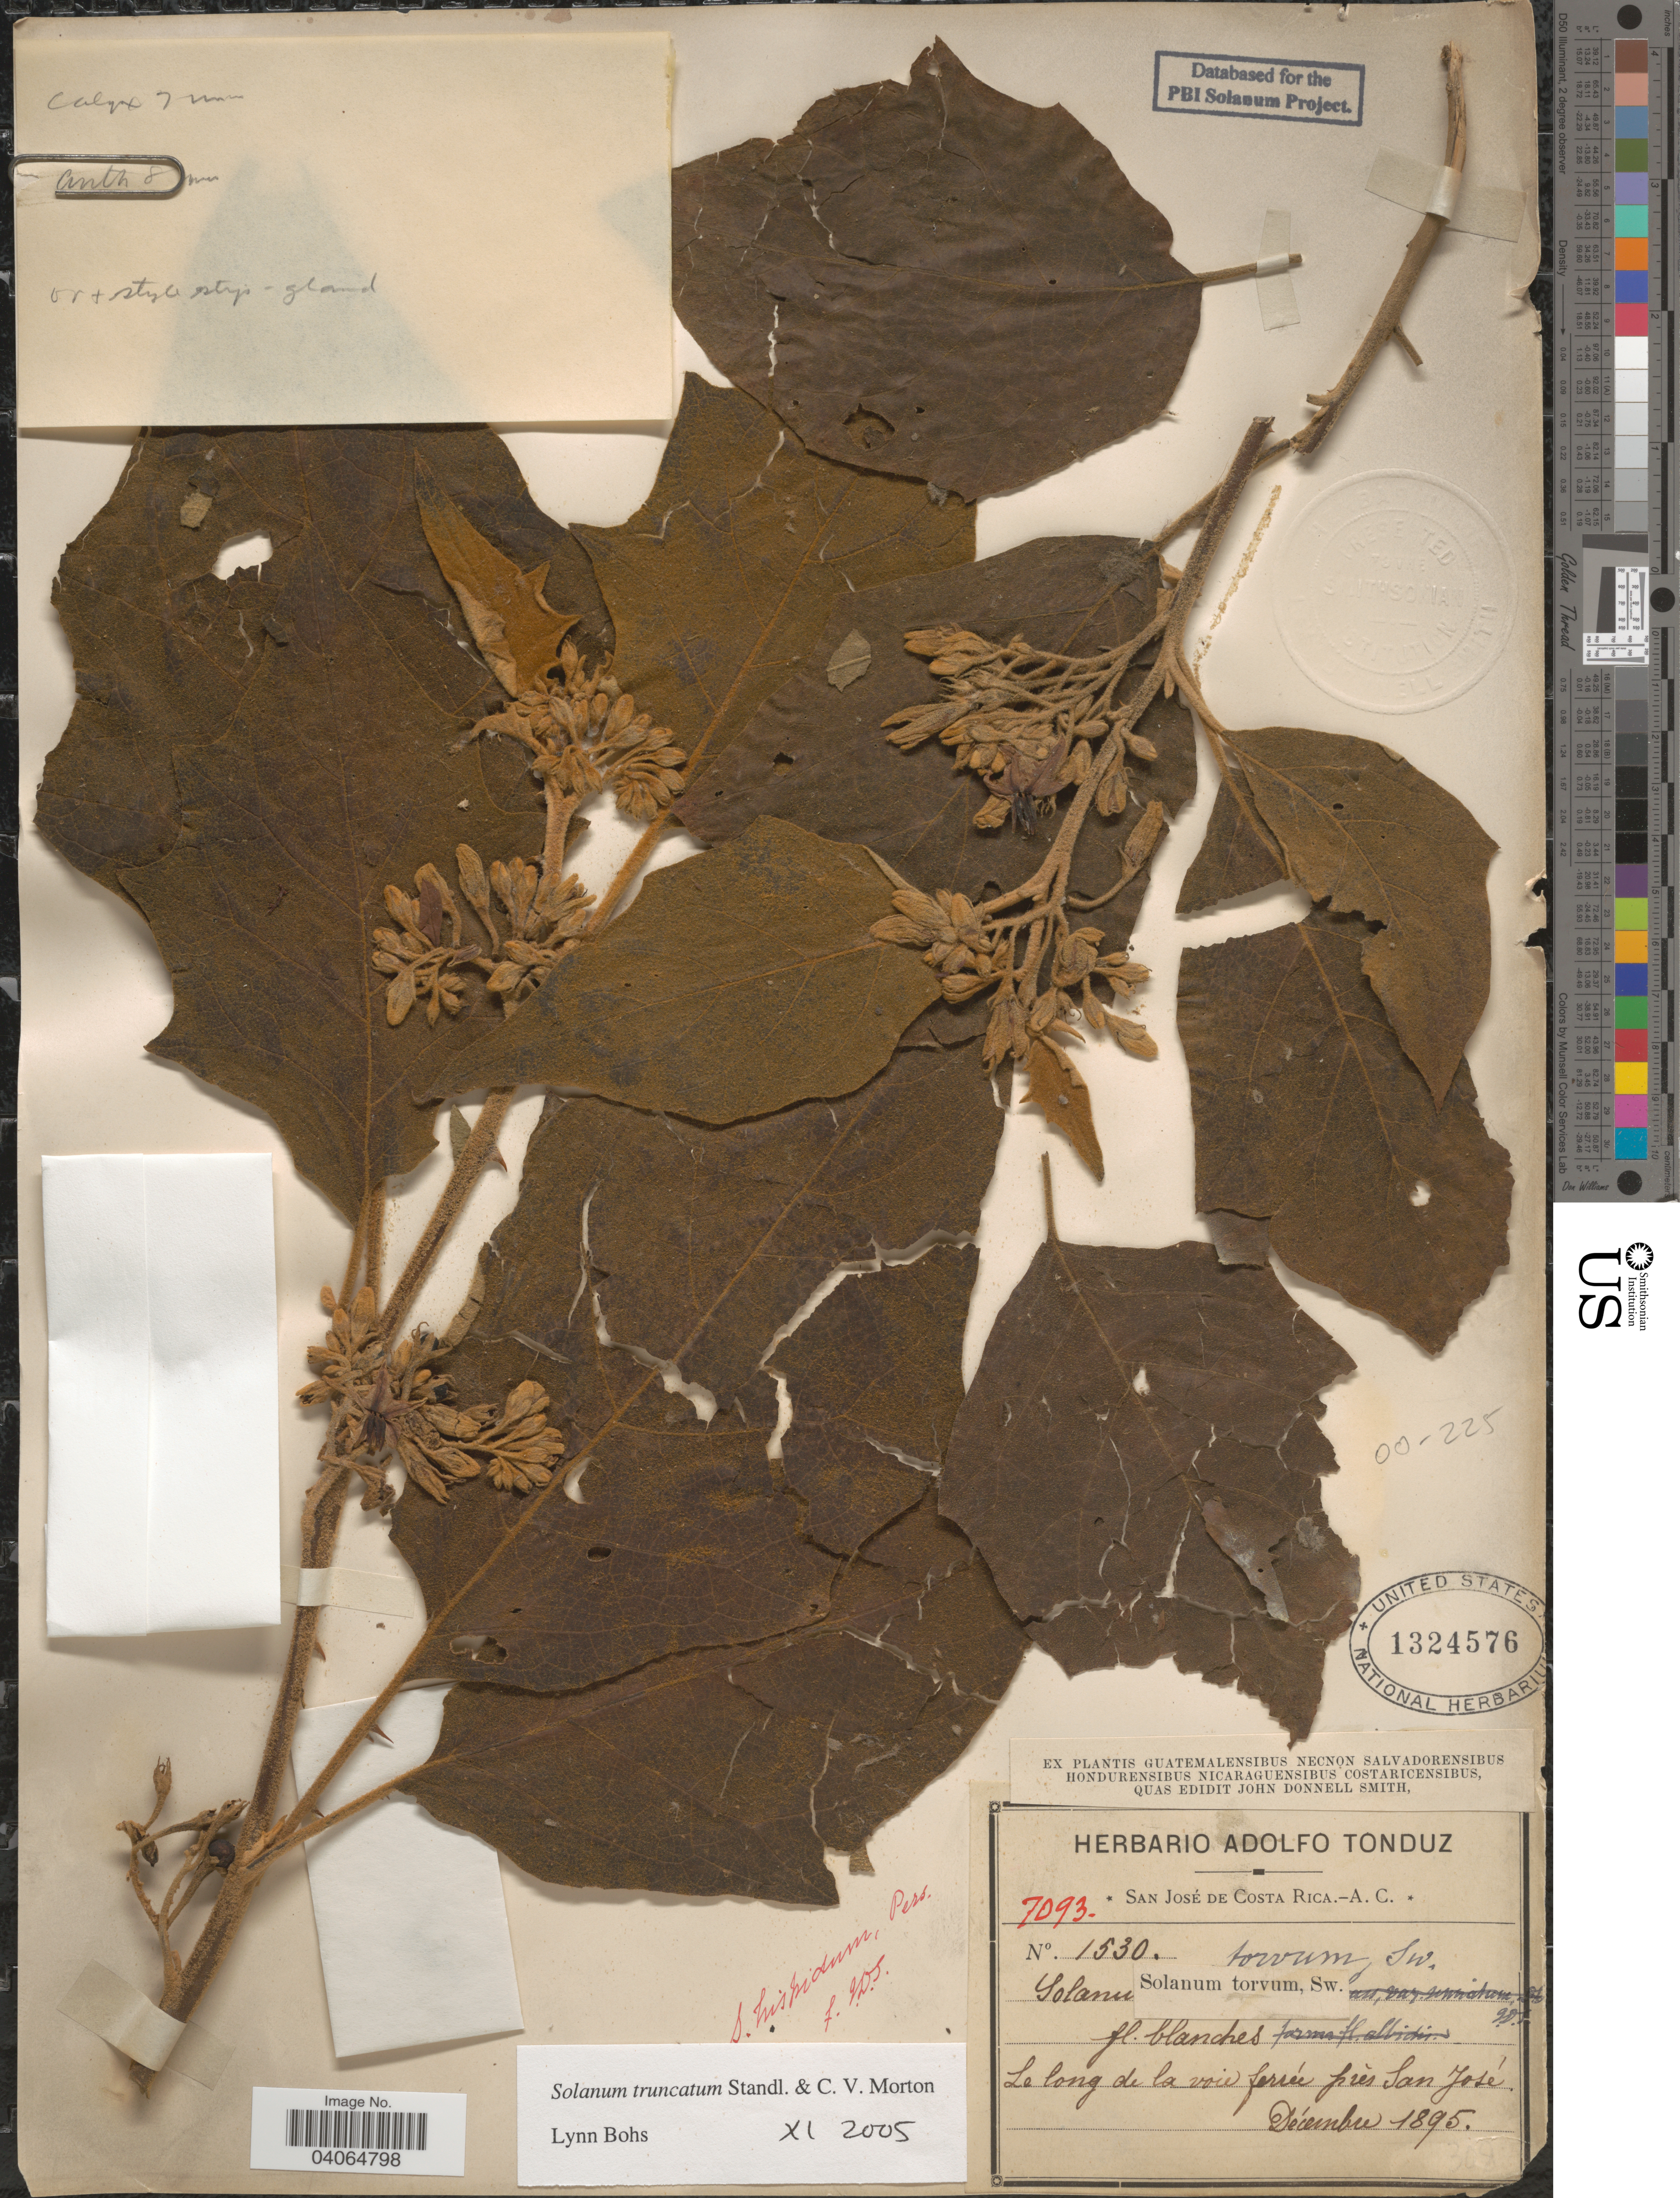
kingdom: Plantae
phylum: Tracheophyta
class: Magnoliopsida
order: Solanales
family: Solanaceae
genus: Solanum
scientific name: Solanum truncatum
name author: Standl. & C.V. Morton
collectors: ex Herb. Adolfo Tonduz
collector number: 1530/7093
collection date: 1895-12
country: Costa Rica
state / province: San José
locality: Le long de la voie forréc près San José.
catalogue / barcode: US 1324576